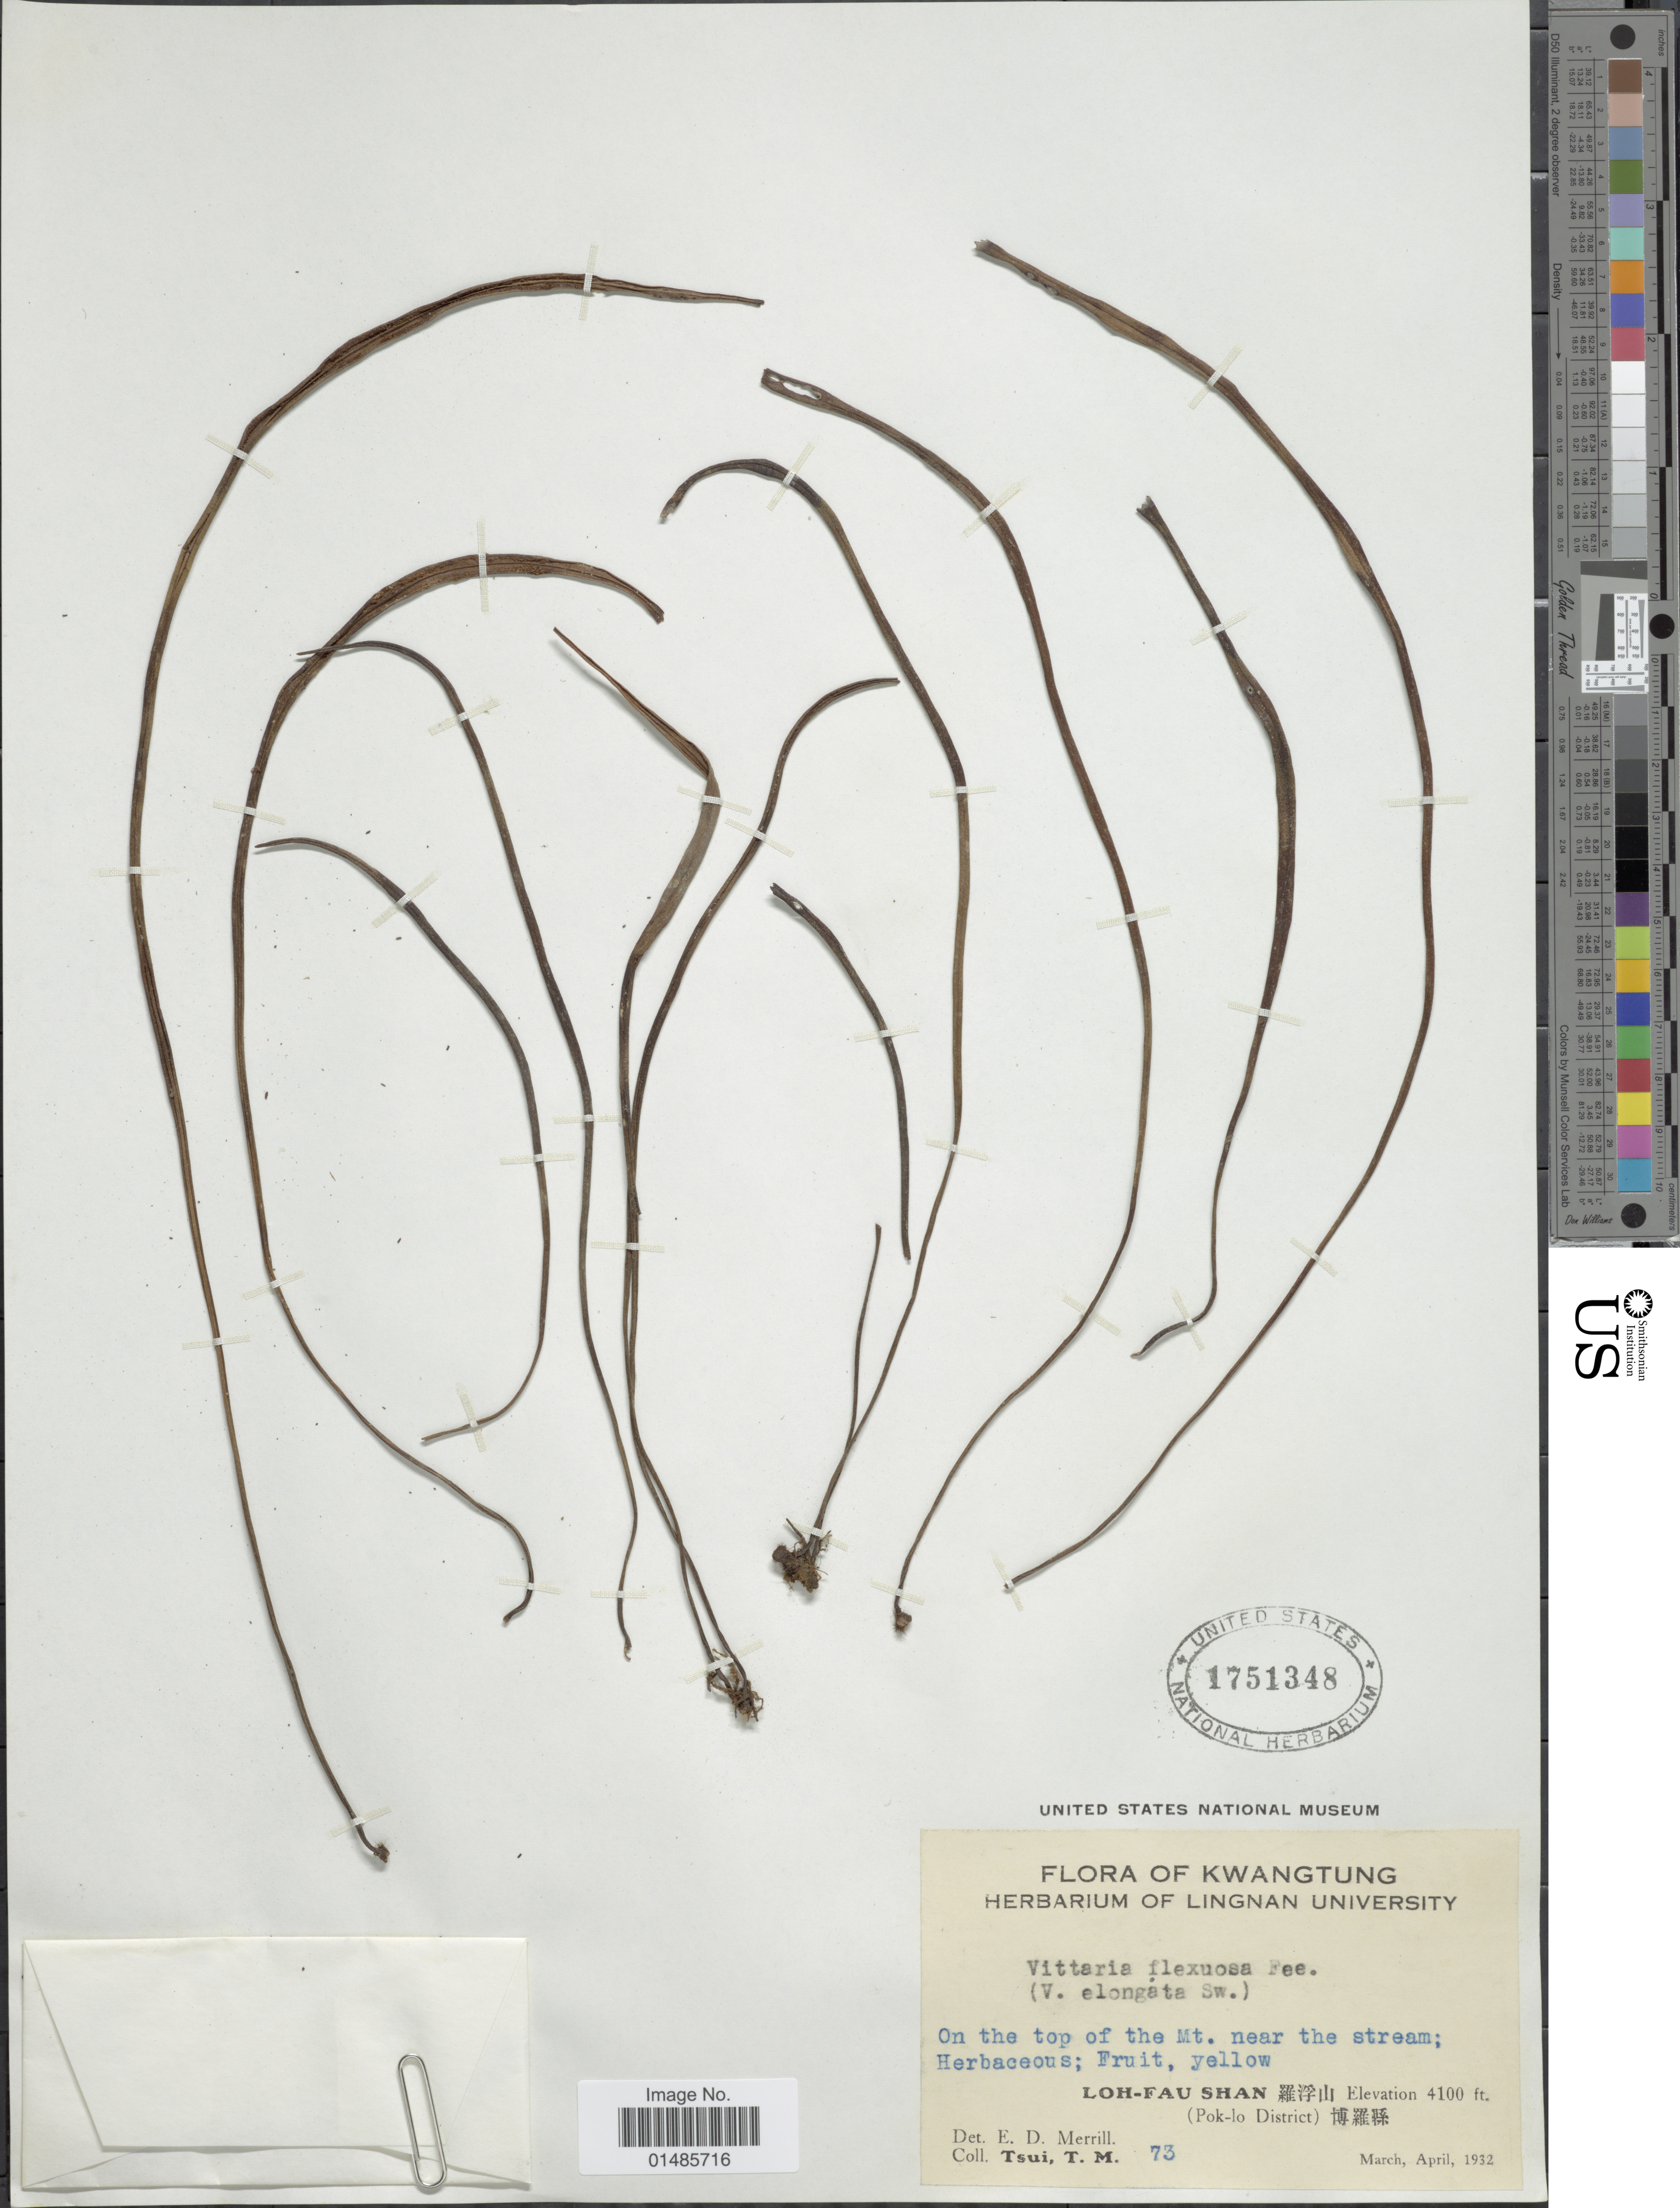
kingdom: Plantae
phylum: Tracheophyta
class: Polypodiopsida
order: Polypodiales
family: Pteridaceae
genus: Haplopteris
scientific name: Haplopteris flexuosa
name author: (Fée) E.H. Crane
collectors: T. Tsui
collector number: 73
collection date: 1932-03/1932-04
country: China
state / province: Guangdong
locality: Kwangtung. Loh-Fau Shan X. (Pok-lo District) X.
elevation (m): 1250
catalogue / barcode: US 1751348